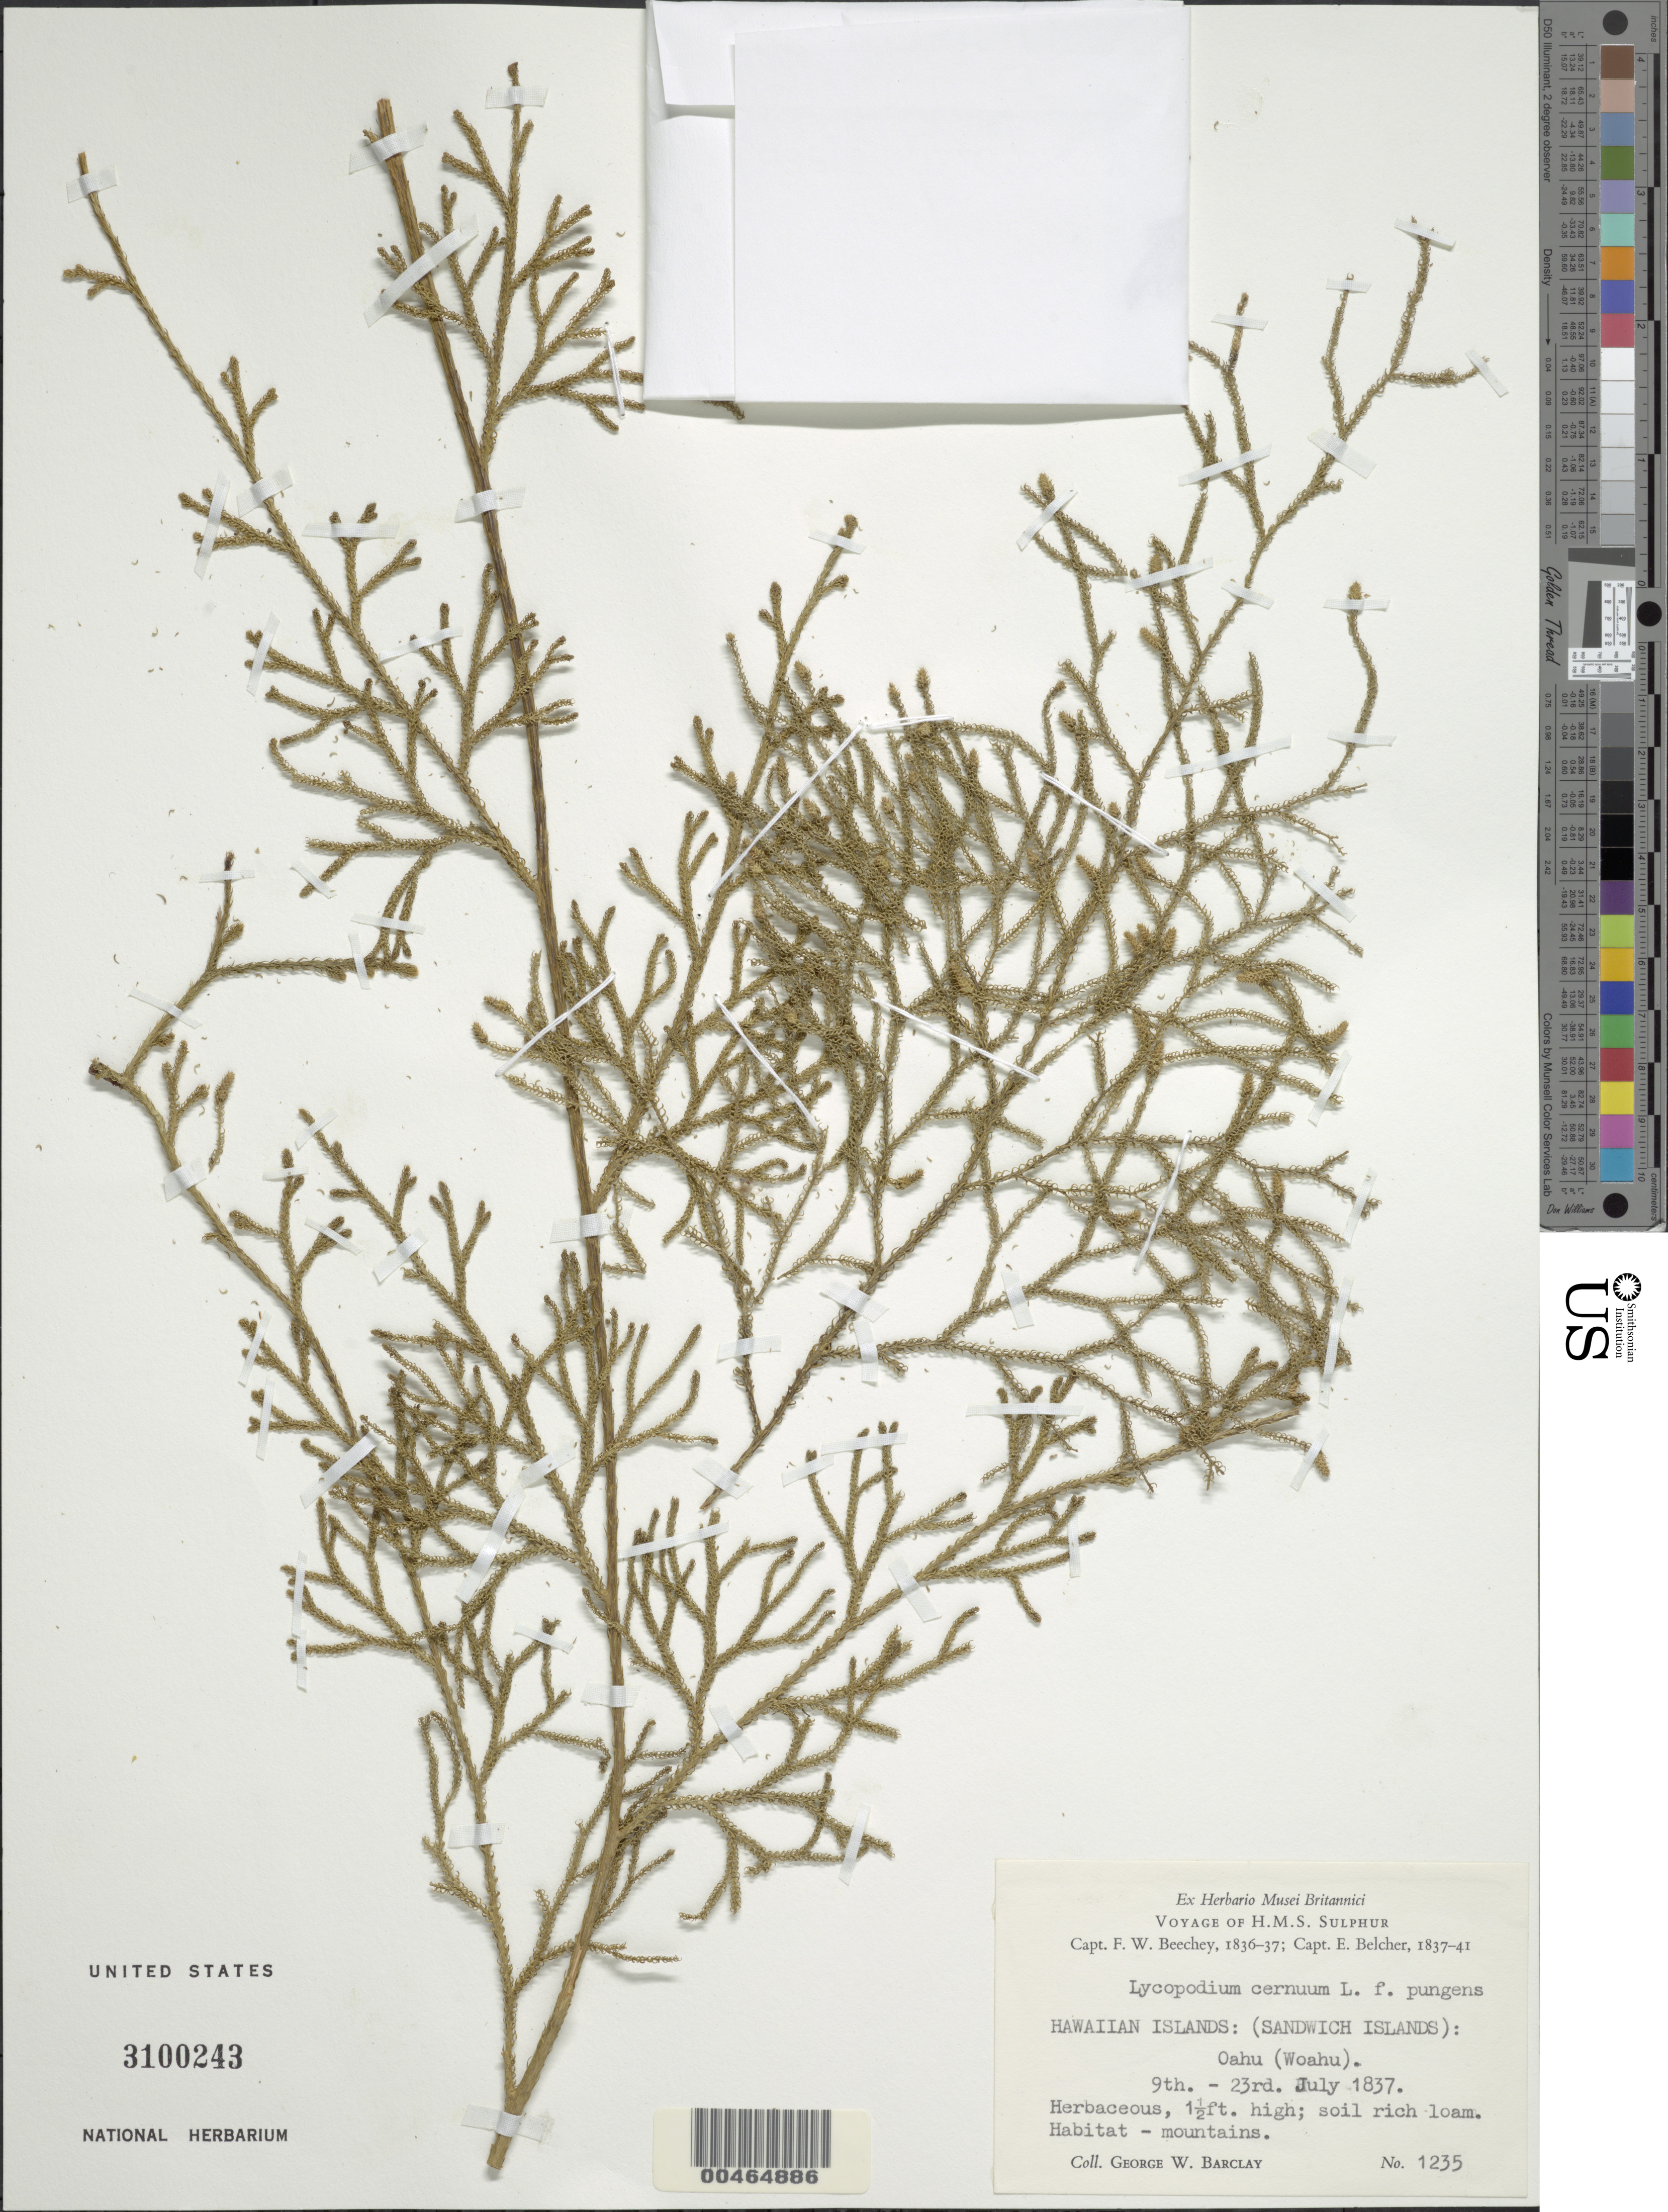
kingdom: Plantae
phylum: Tracheophyta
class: Lycopodiopsida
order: Lycopodiales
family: Lycopodiaceae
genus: Palhinhaea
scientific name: Palhinhaea cernua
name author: (L.) Vasc. & Franco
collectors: G. W. Barclay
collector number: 1235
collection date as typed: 9 Jul 1837 to 23 Jul 1837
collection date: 1837-07-09/1837-07-23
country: United States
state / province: Hawaii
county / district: Honolulu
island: Oahu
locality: Hawaiian Islands (Sandwich Islands), Oahu (Woahu)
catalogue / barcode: US 3100243